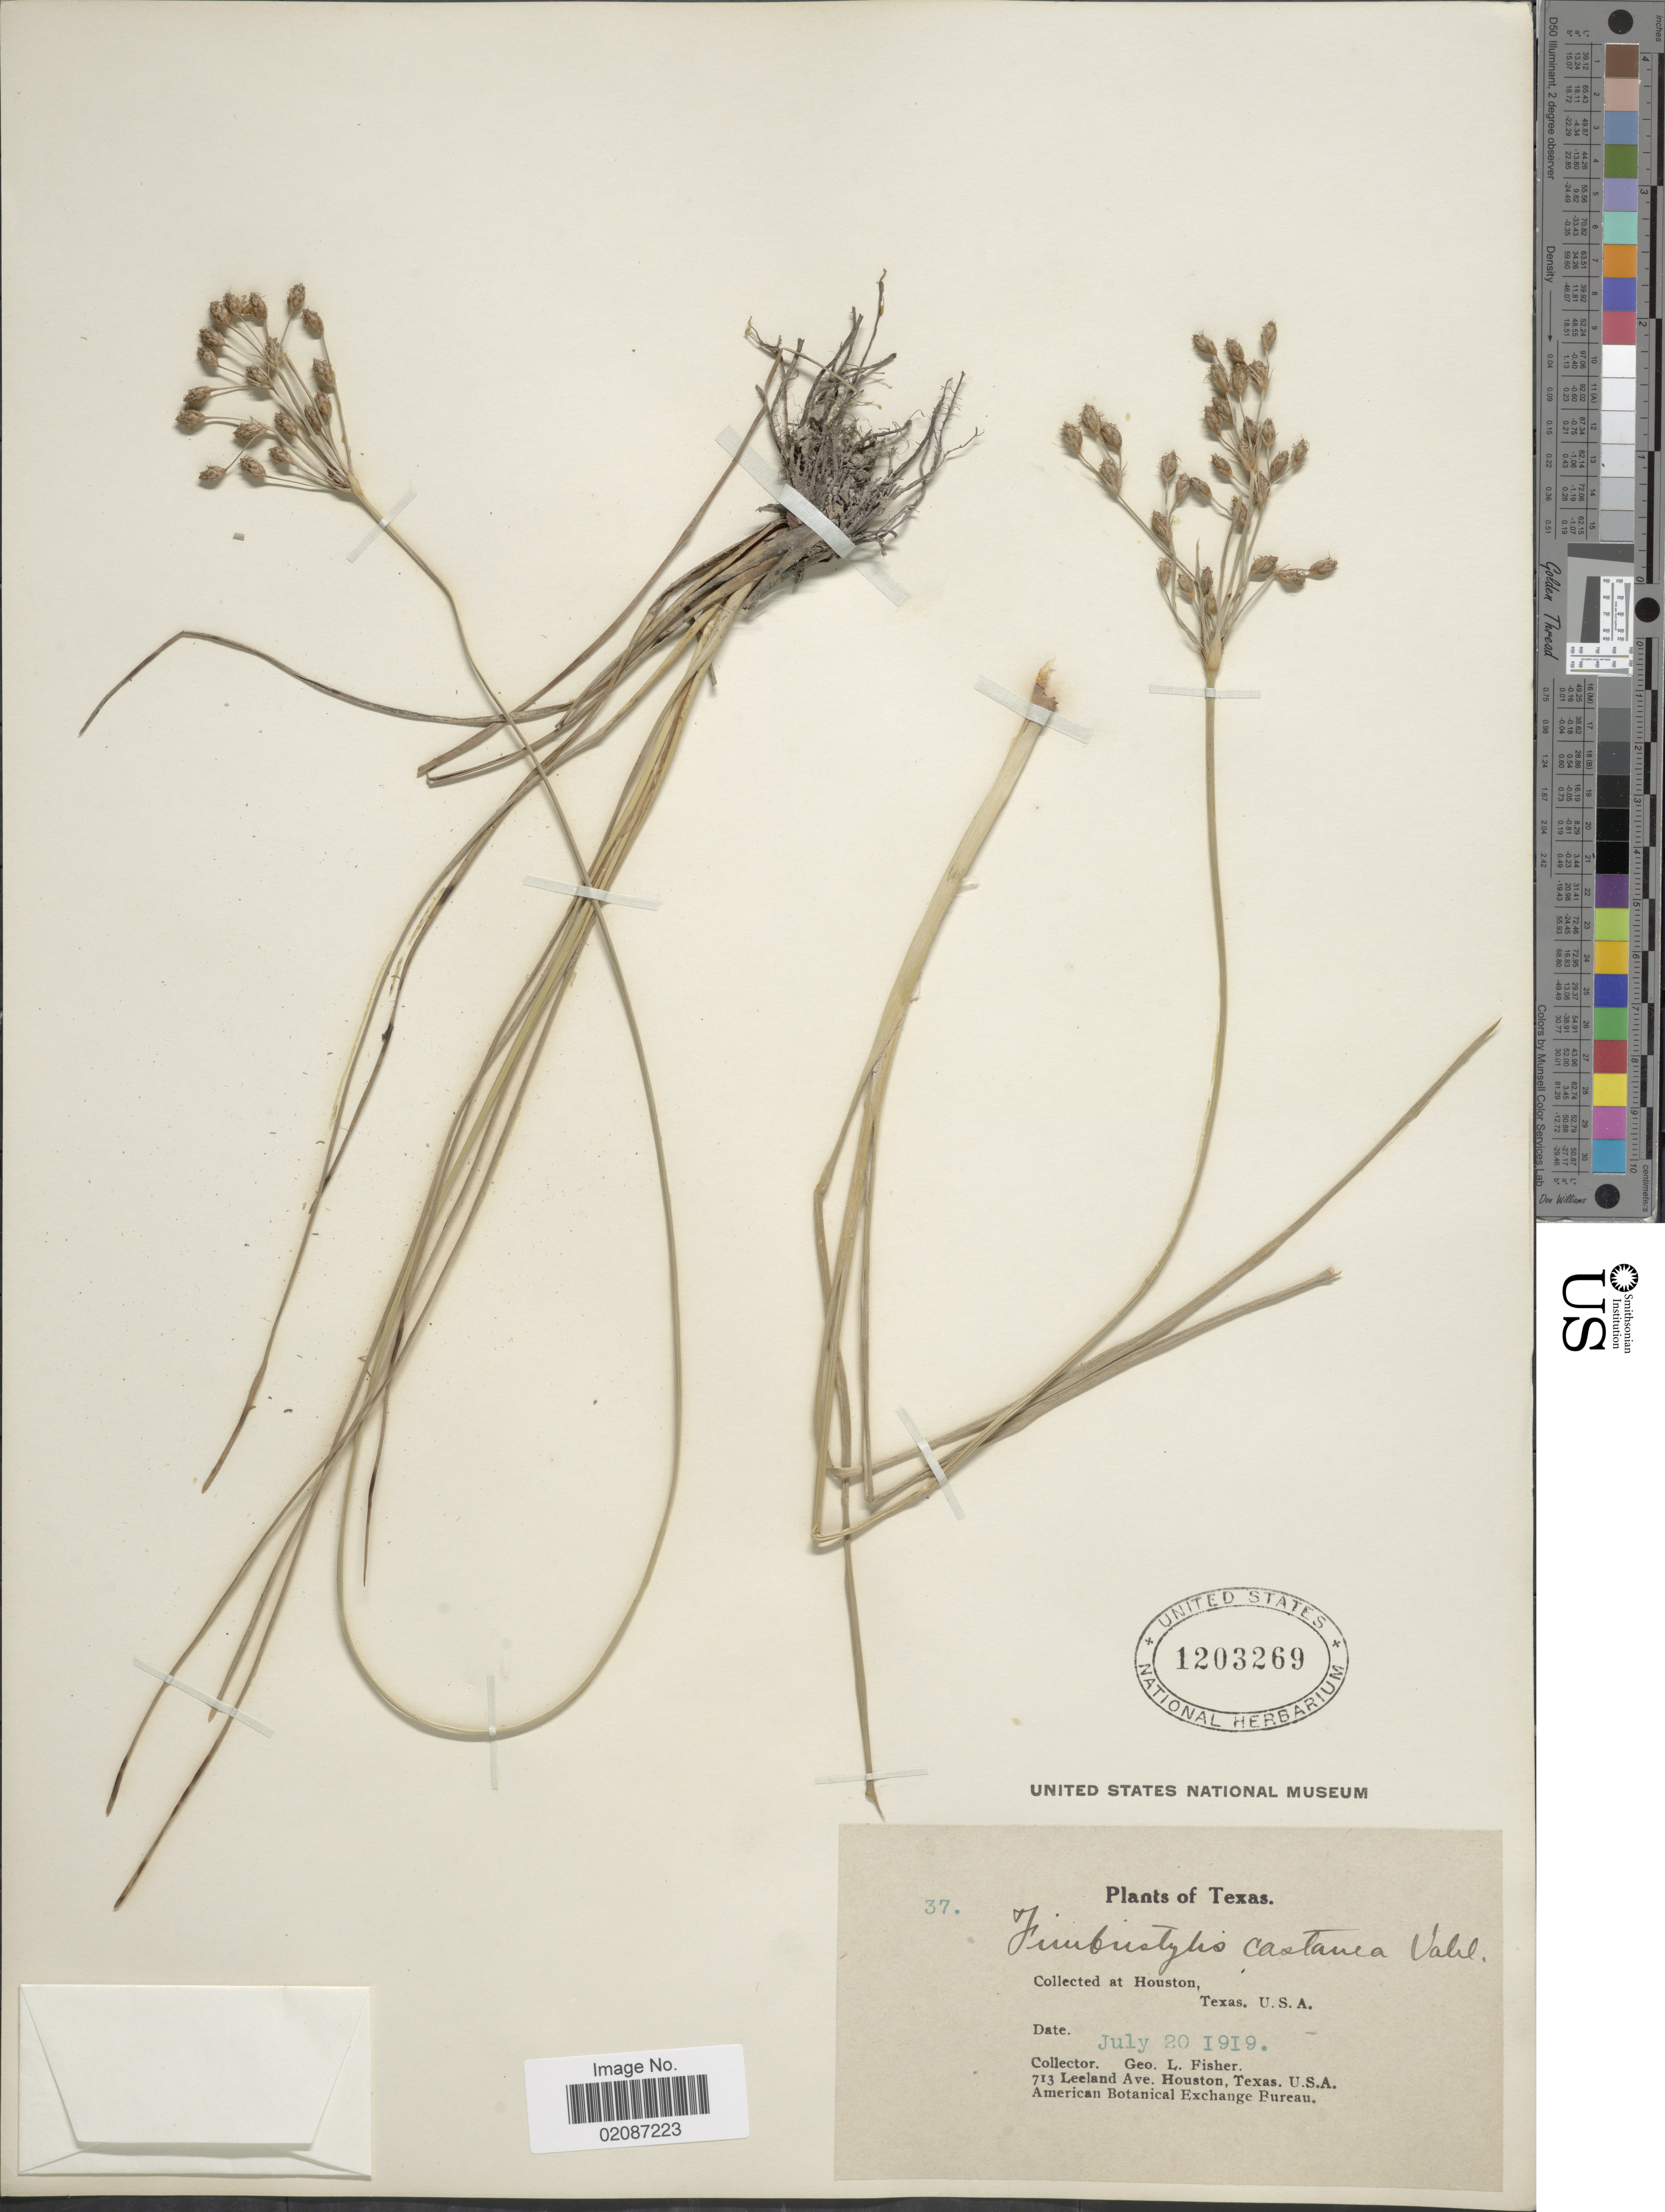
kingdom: Plantae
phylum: Tracheophyta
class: Liliopsida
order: Poales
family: Cyperaceae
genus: Fimbristylis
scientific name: Fimbristylis spadicea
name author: (L.) Vahl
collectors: G. L. Fisher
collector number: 37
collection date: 1919-07-20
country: United States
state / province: Texas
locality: Houston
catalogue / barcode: US 1203269